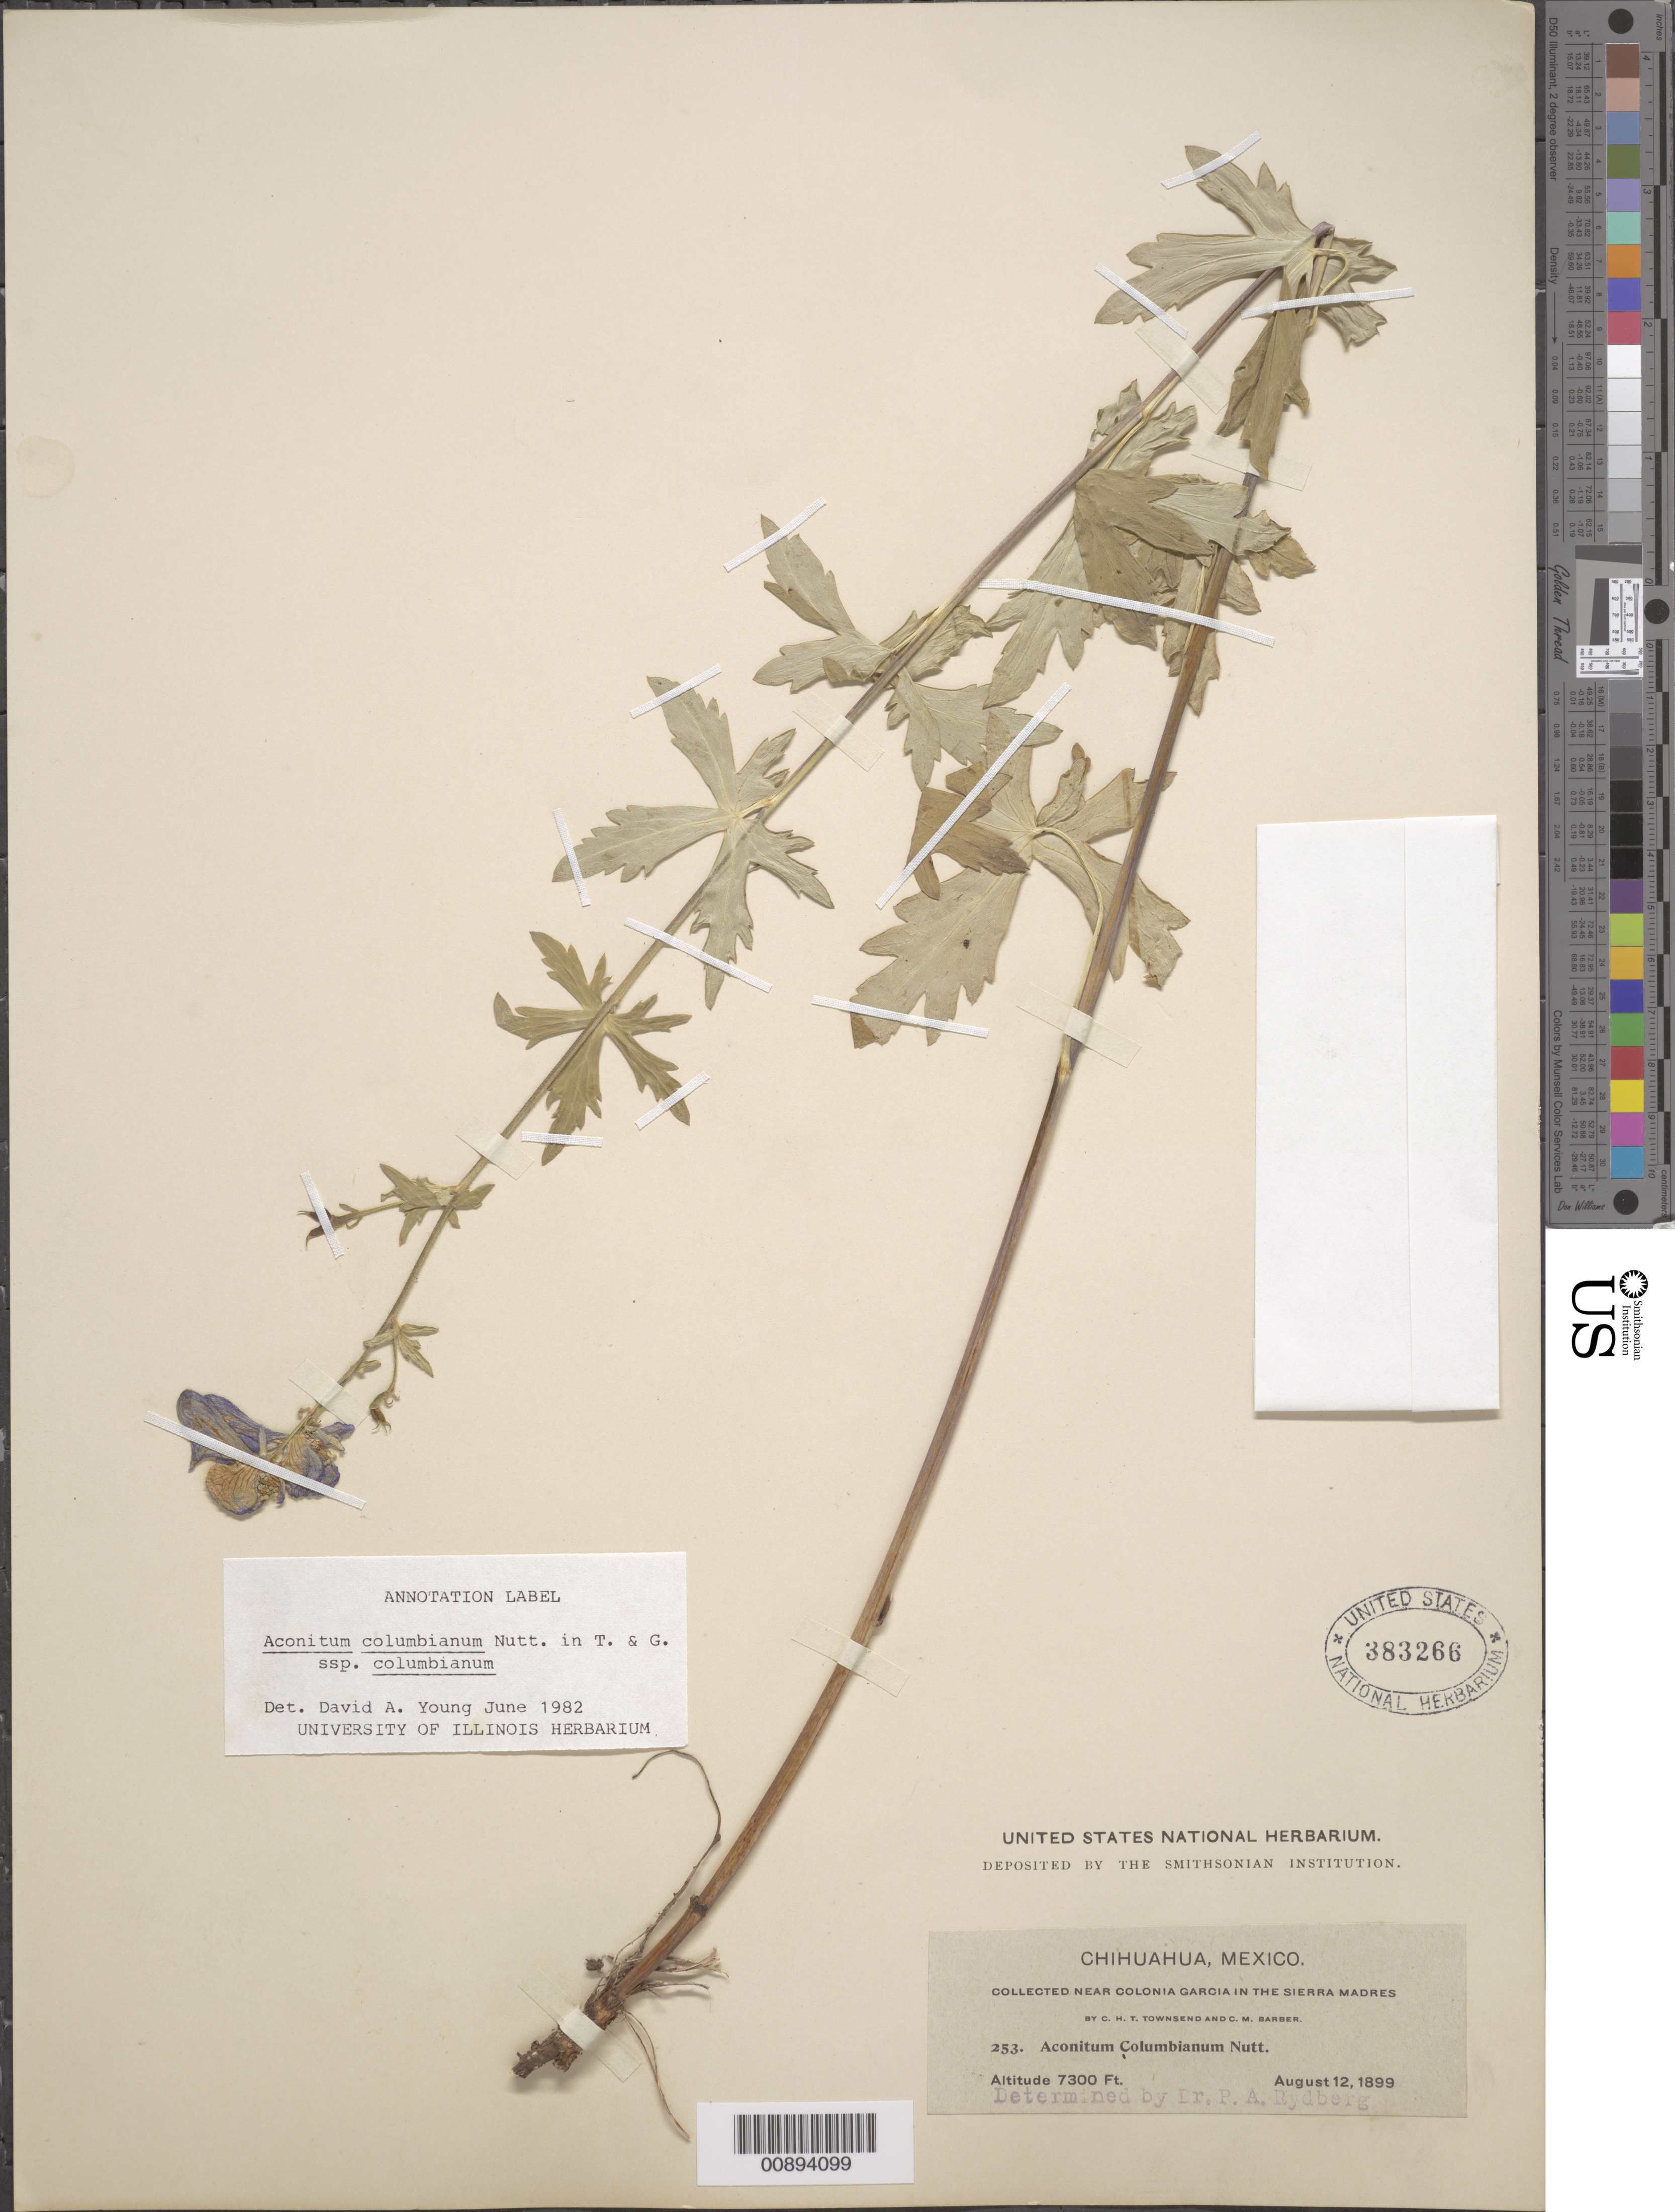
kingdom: Plantae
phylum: Tracheophyta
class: Magnoliopsida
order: Ranunculales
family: Ranunculaceae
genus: Aconitum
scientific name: Aconitum columbianum subsp. columbianum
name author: Nutt.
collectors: C. H. T. Townsend & C. Barber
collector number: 253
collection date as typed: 12 Aug 1899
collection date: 1899-08-12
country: Mexico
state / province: Chihuahua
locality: Near Colonia García in the Sierra Madre, Chihuahua.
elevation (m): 2225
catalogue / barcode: US 383266